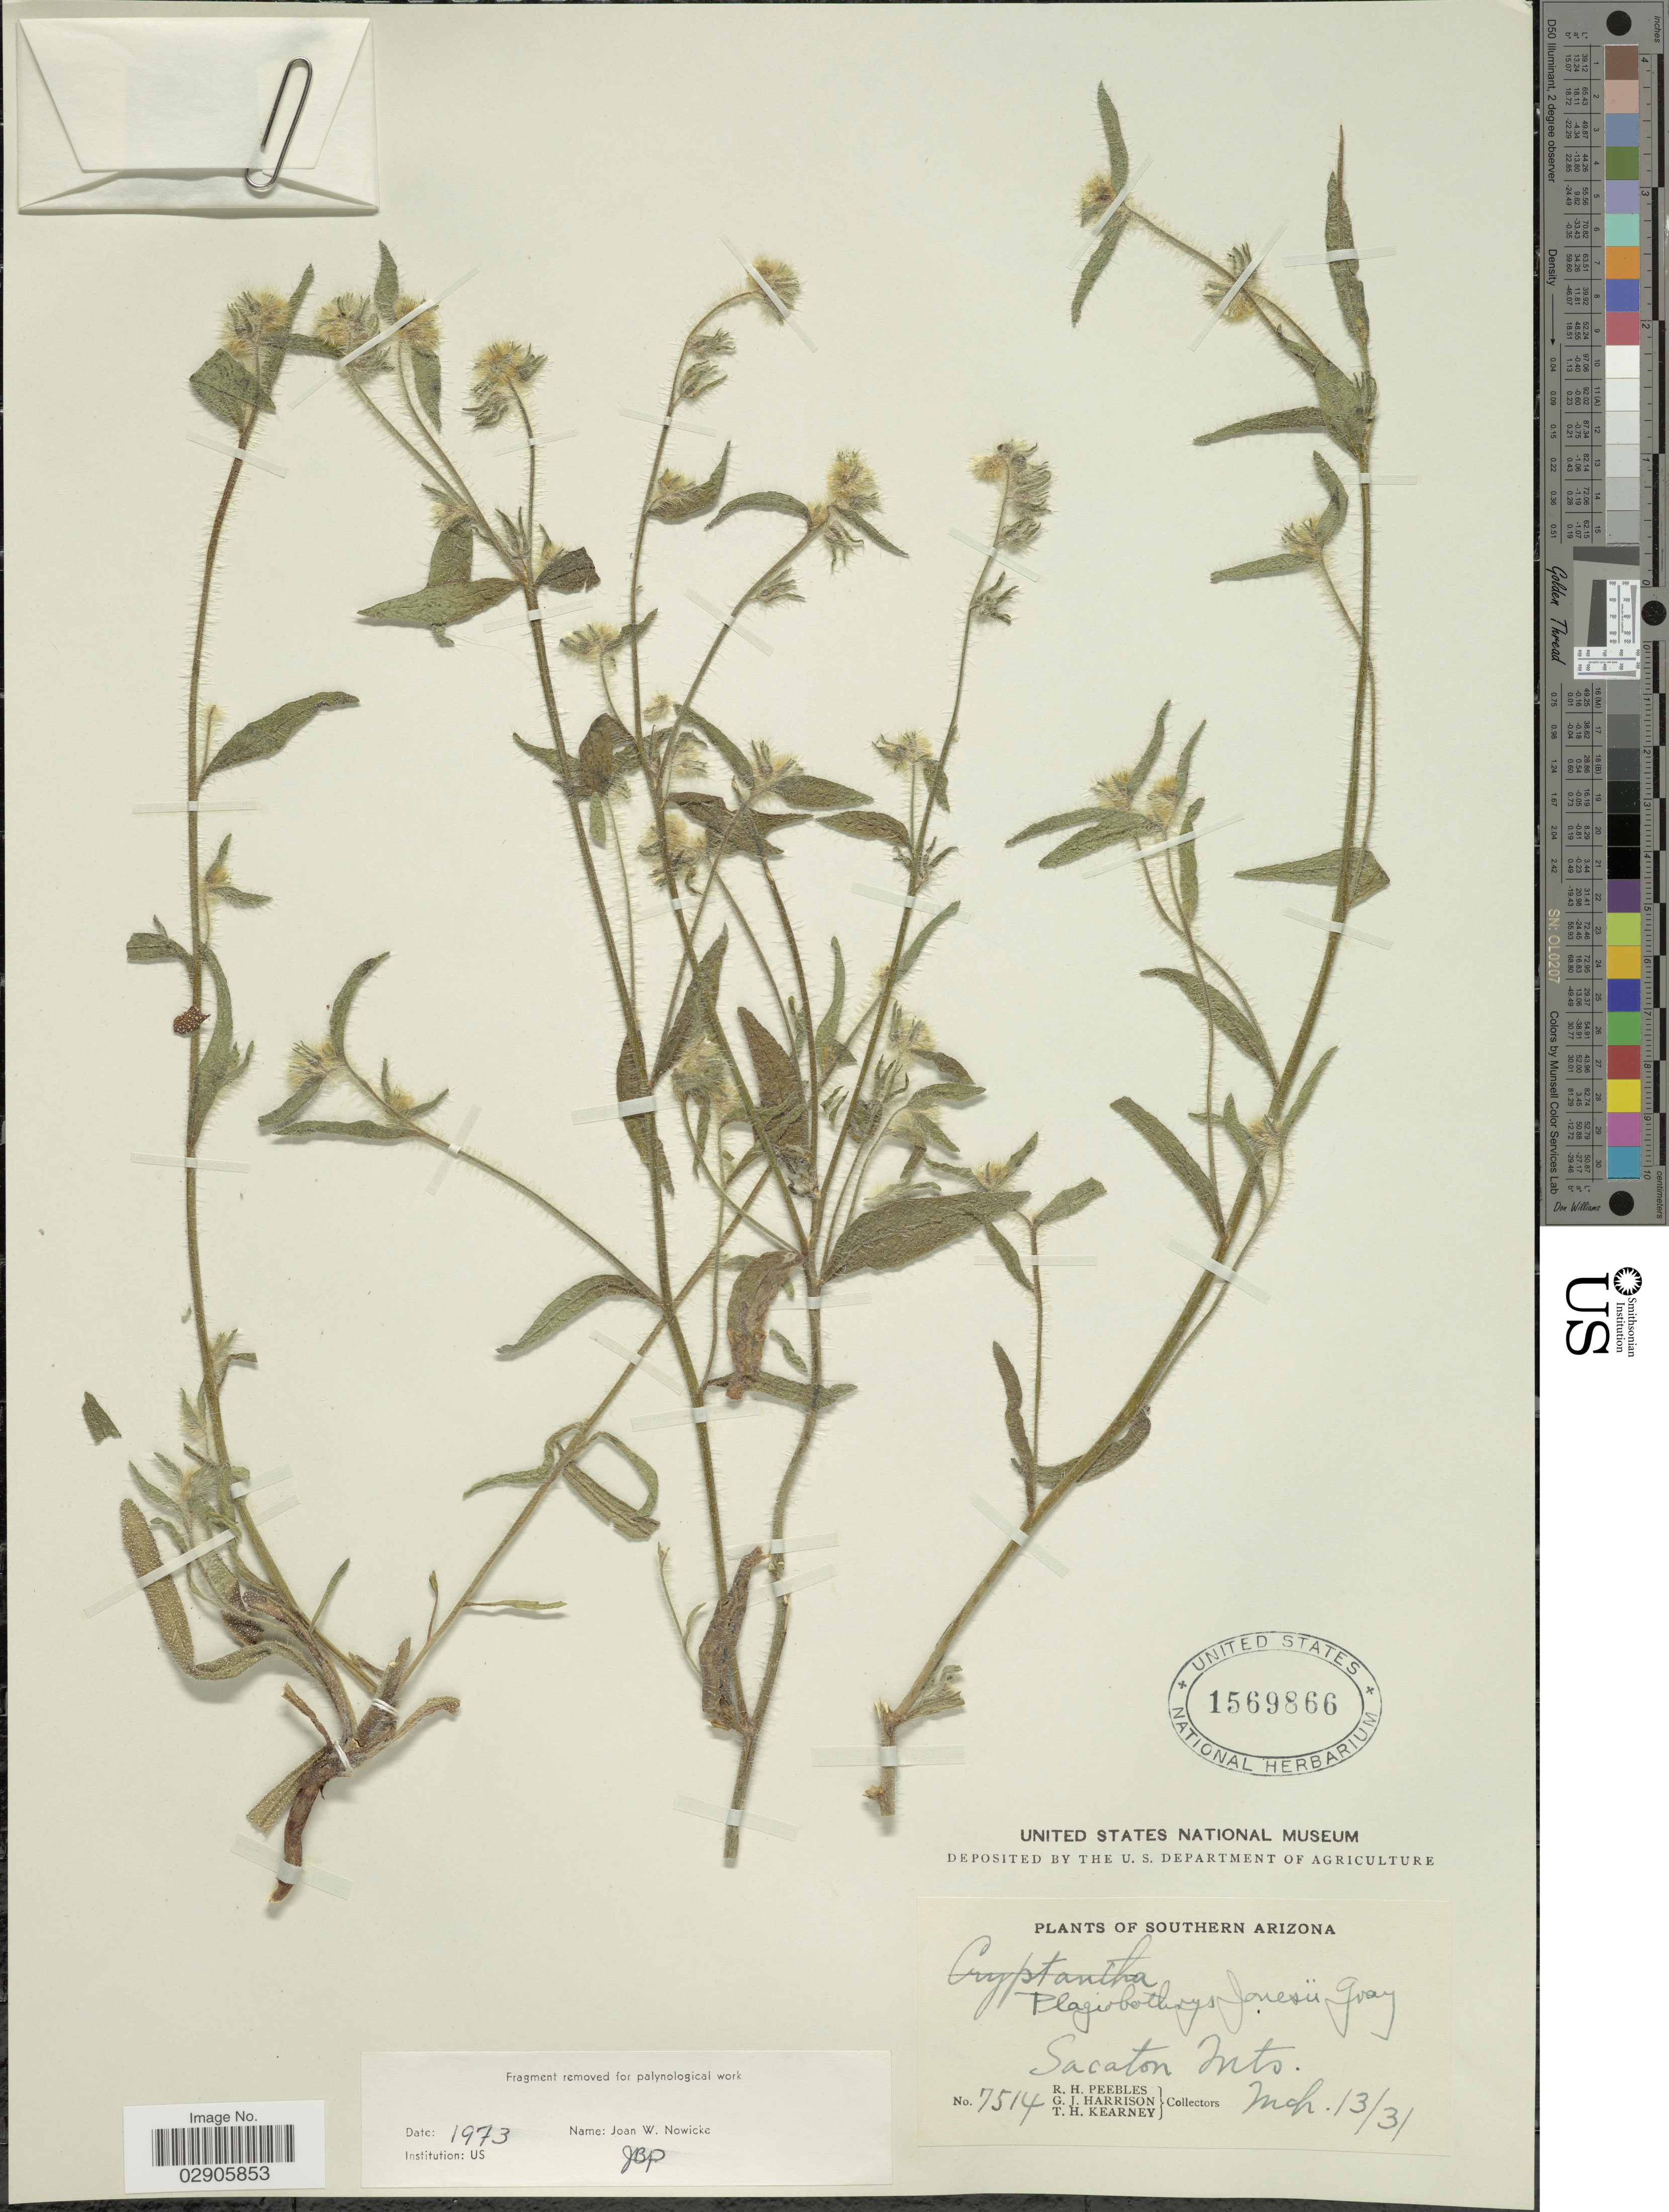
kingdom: Plantae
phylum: Tracheophyta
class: Magnoliopsida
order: Boraginales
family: Boraginaceae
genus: Plagiobothrys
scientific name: Plagiobothrys jonesii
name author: A. Gray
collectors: R. H. Peebles, G. J. Harrison & T. H. Kearney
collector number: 7514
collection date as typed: Transcribed d/m/y: 13/3/31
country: United States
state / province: Arizona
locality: Southern Arizona. Sacaton Mts.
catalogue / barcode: US 1569866